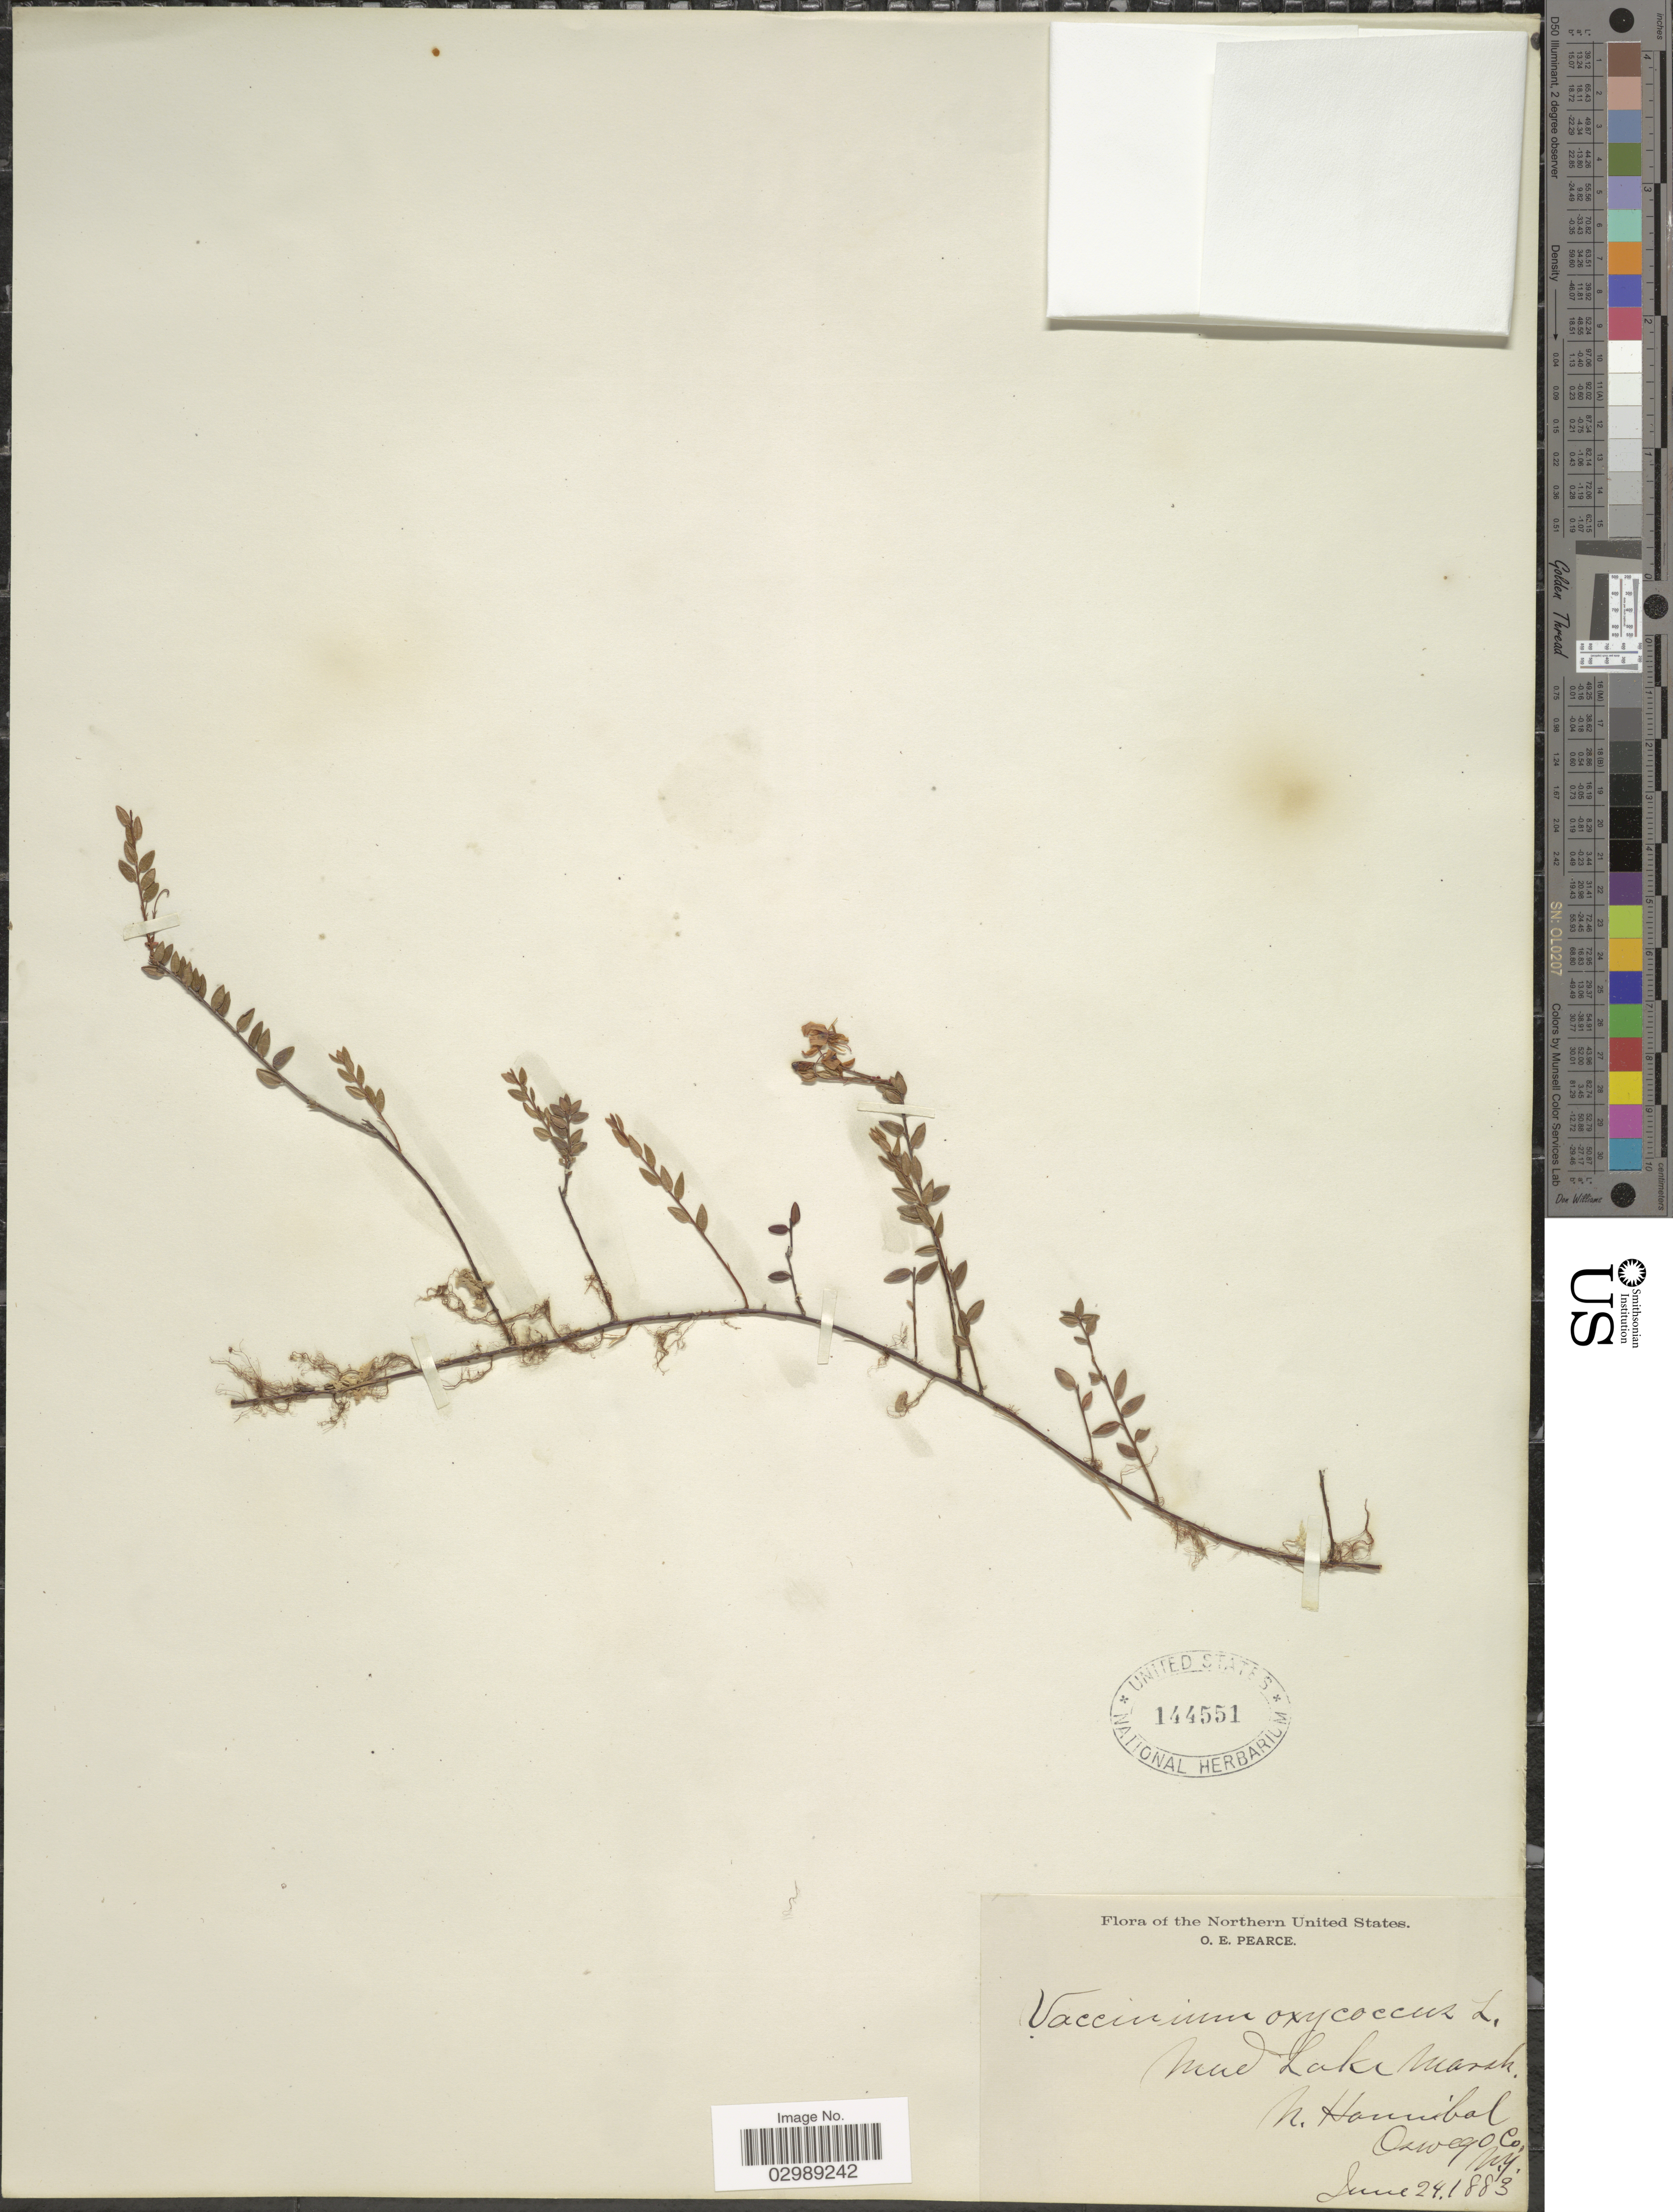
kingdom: Plantae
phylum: Tracheophyta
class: Magnoliopsida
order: Ericales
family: Ericaceae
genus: Vaccinium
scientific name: Vaccinium oxycoccos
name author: L.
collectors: O. E. Pearce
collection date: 1883-06-24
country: United States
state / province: New York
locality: Northern United States, Mud Lake marsh. N. Hannibal, Oswego Co.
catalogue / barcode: US 144551